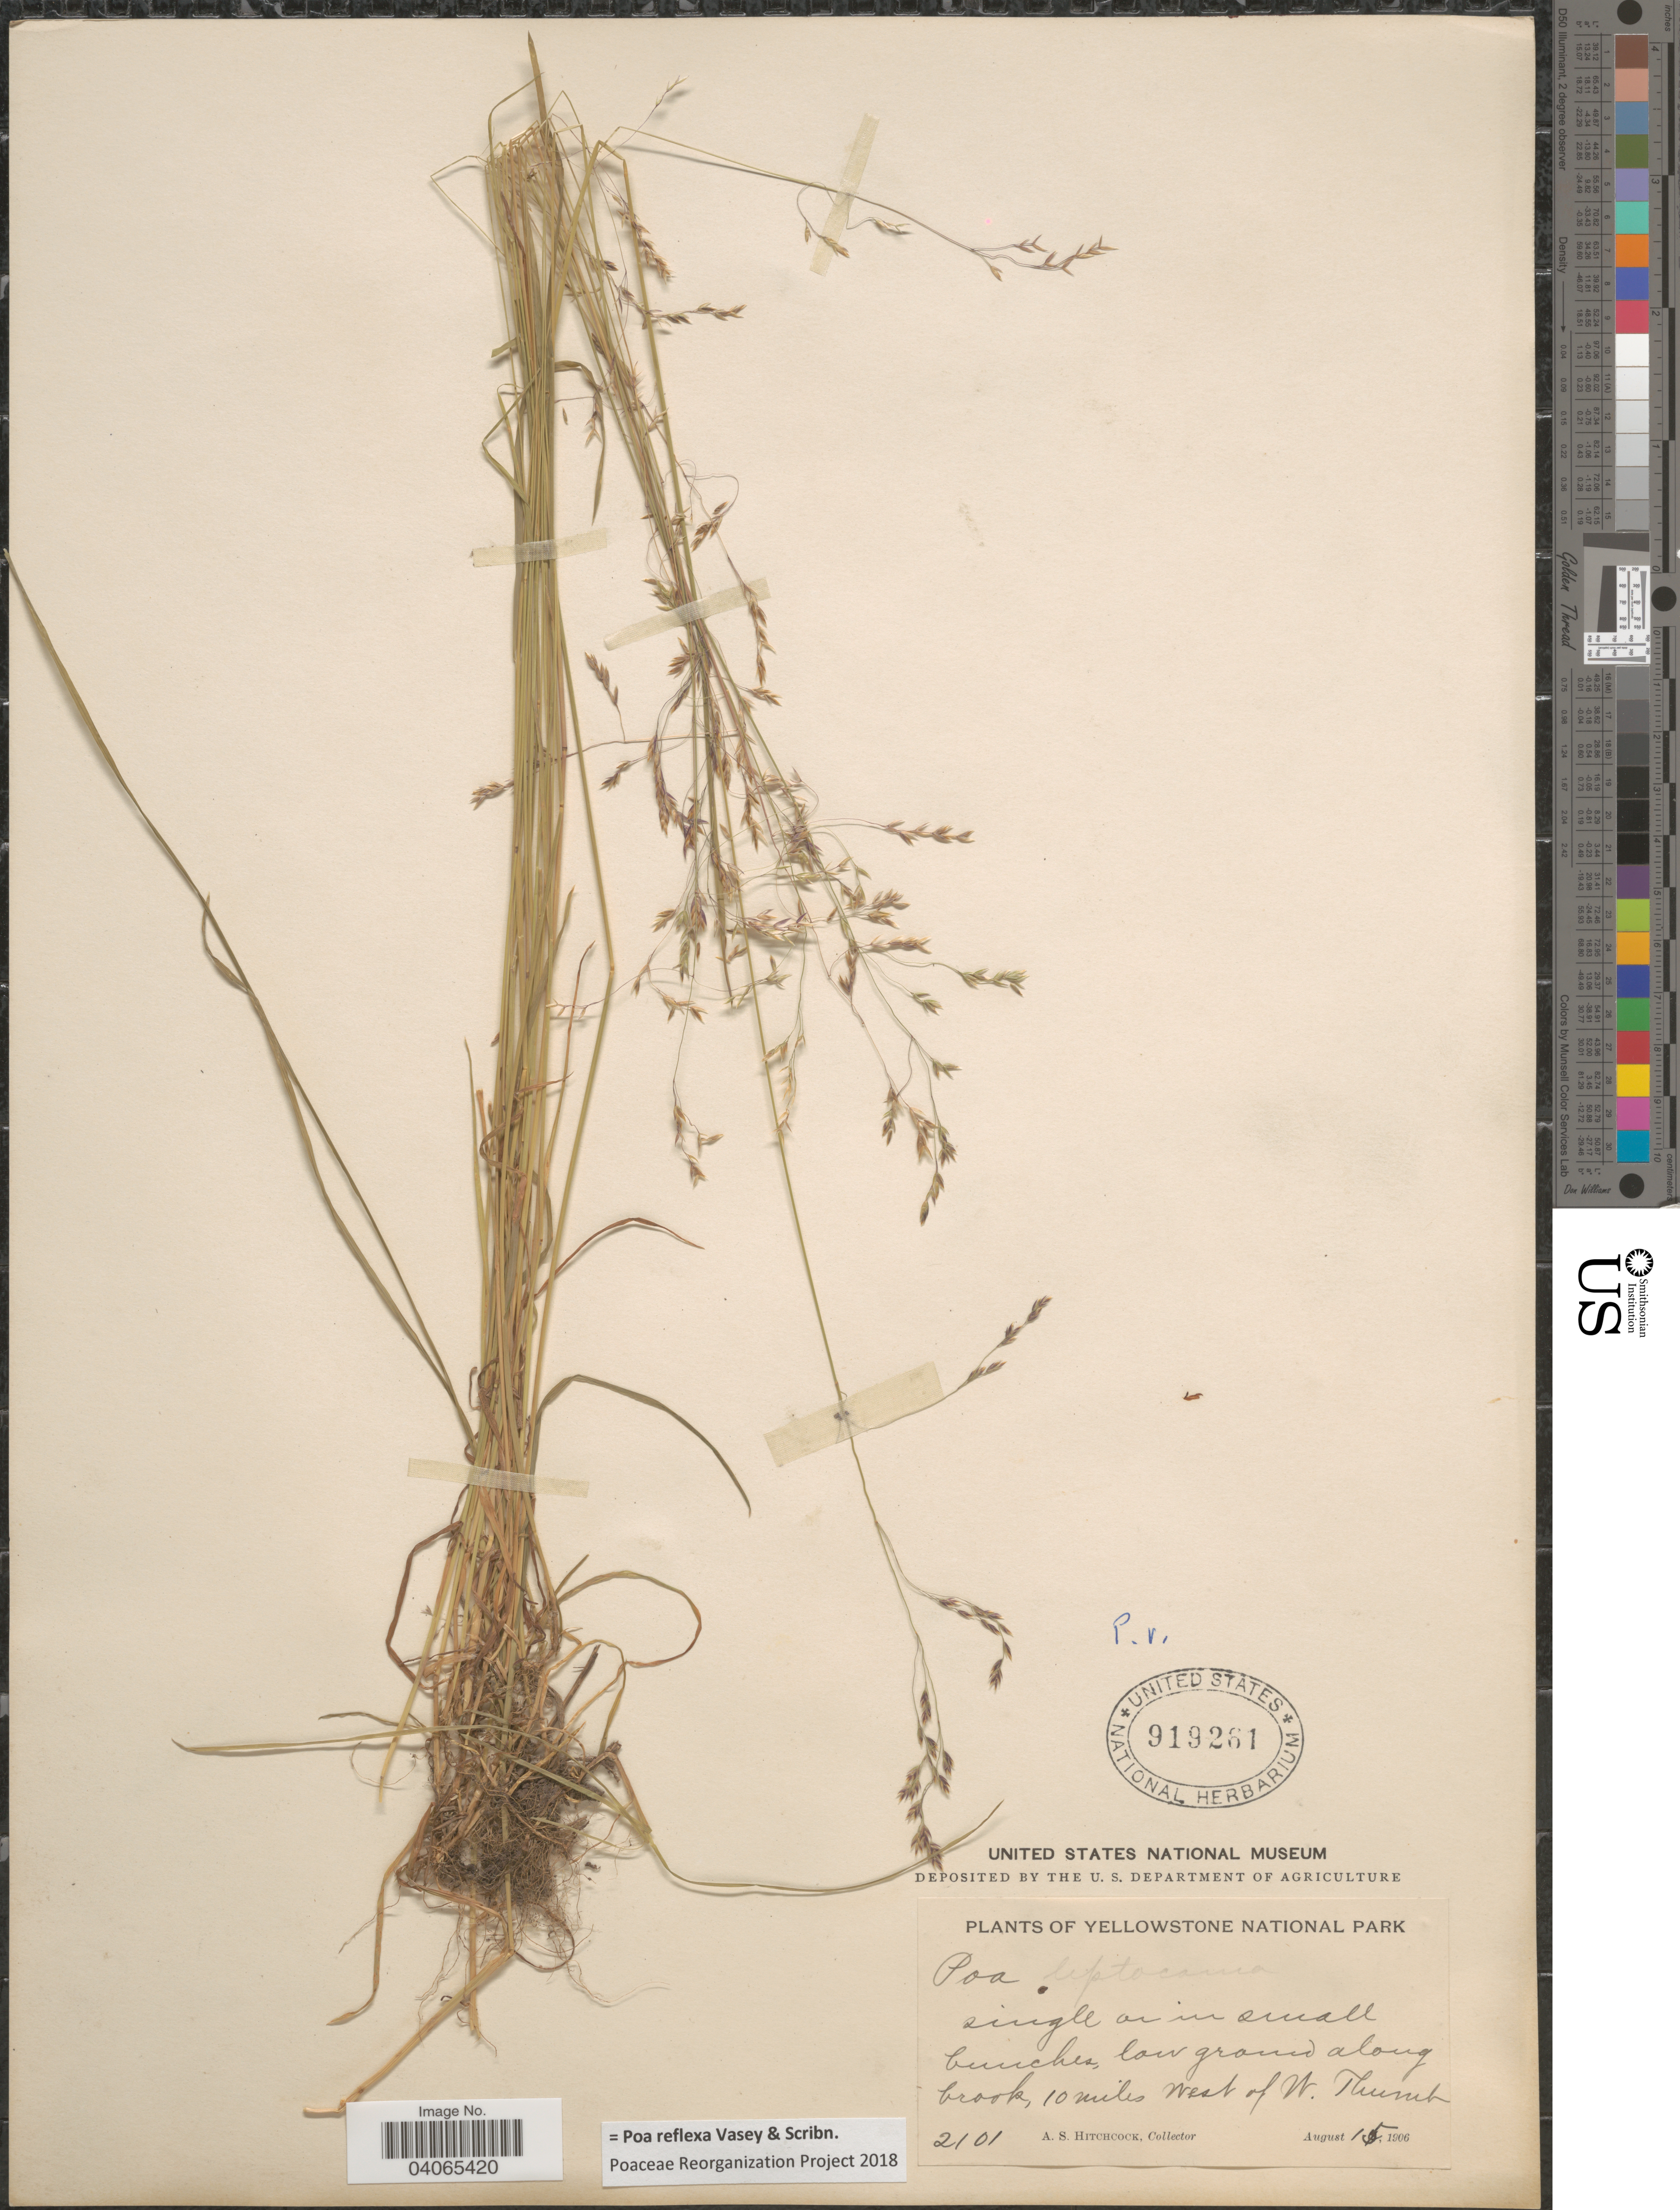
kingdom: Plantae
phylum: Tracheophyta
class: Liliopsida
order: Poales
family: Poaceae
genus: Poa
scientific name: Poa reflexa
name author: Vasey & Scribn.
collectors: A. S. Hitchcock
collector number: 2101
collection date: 1906-08-15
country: United States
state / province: Wyoming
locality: Yellowstone National Park. Single or in small bunches, low ground along brook, 10 miles West of W. Thumb.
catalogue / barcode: US 919261